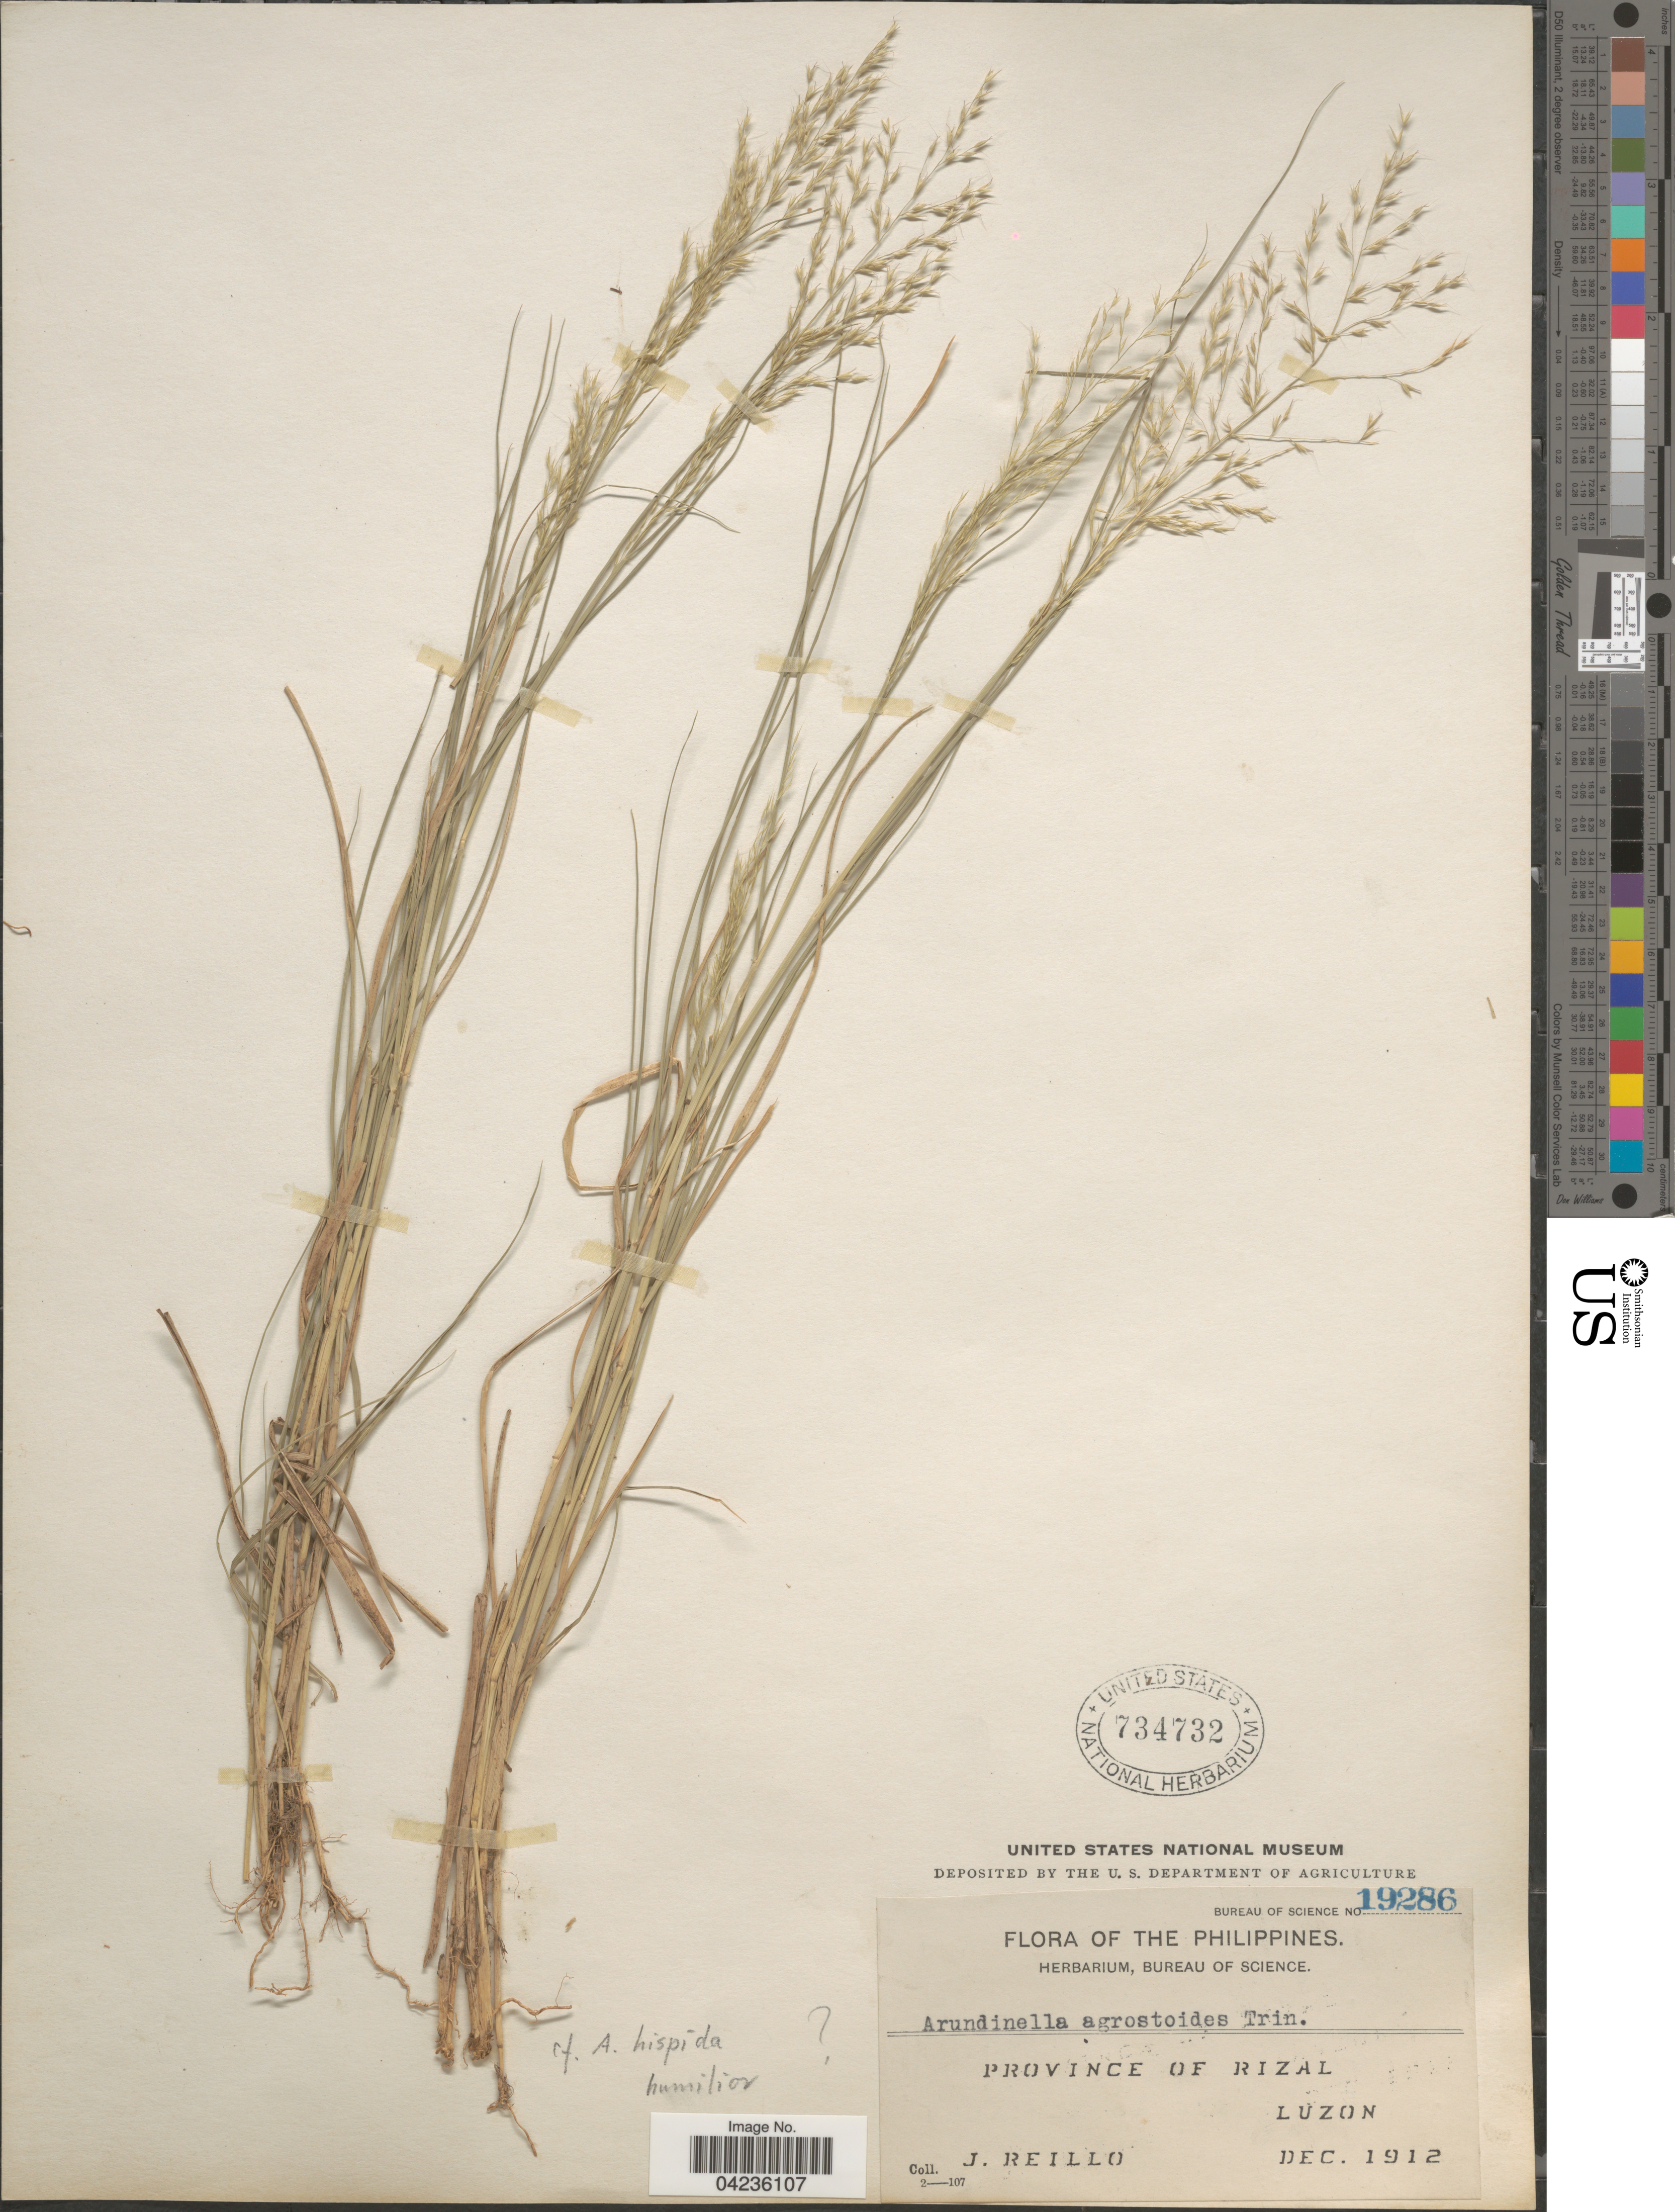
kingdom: Plantae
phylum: Tracheophyta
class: Liliopsida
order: Poales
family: Poaceae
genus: Arundinella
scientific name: Arundinella pubescens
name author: Merr. & Hack.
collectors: J. Reillo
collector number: Bureau of Science 19286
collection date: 1912-12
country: Philippines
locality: Province of Rizal. Luzon.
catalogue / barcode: US 734732